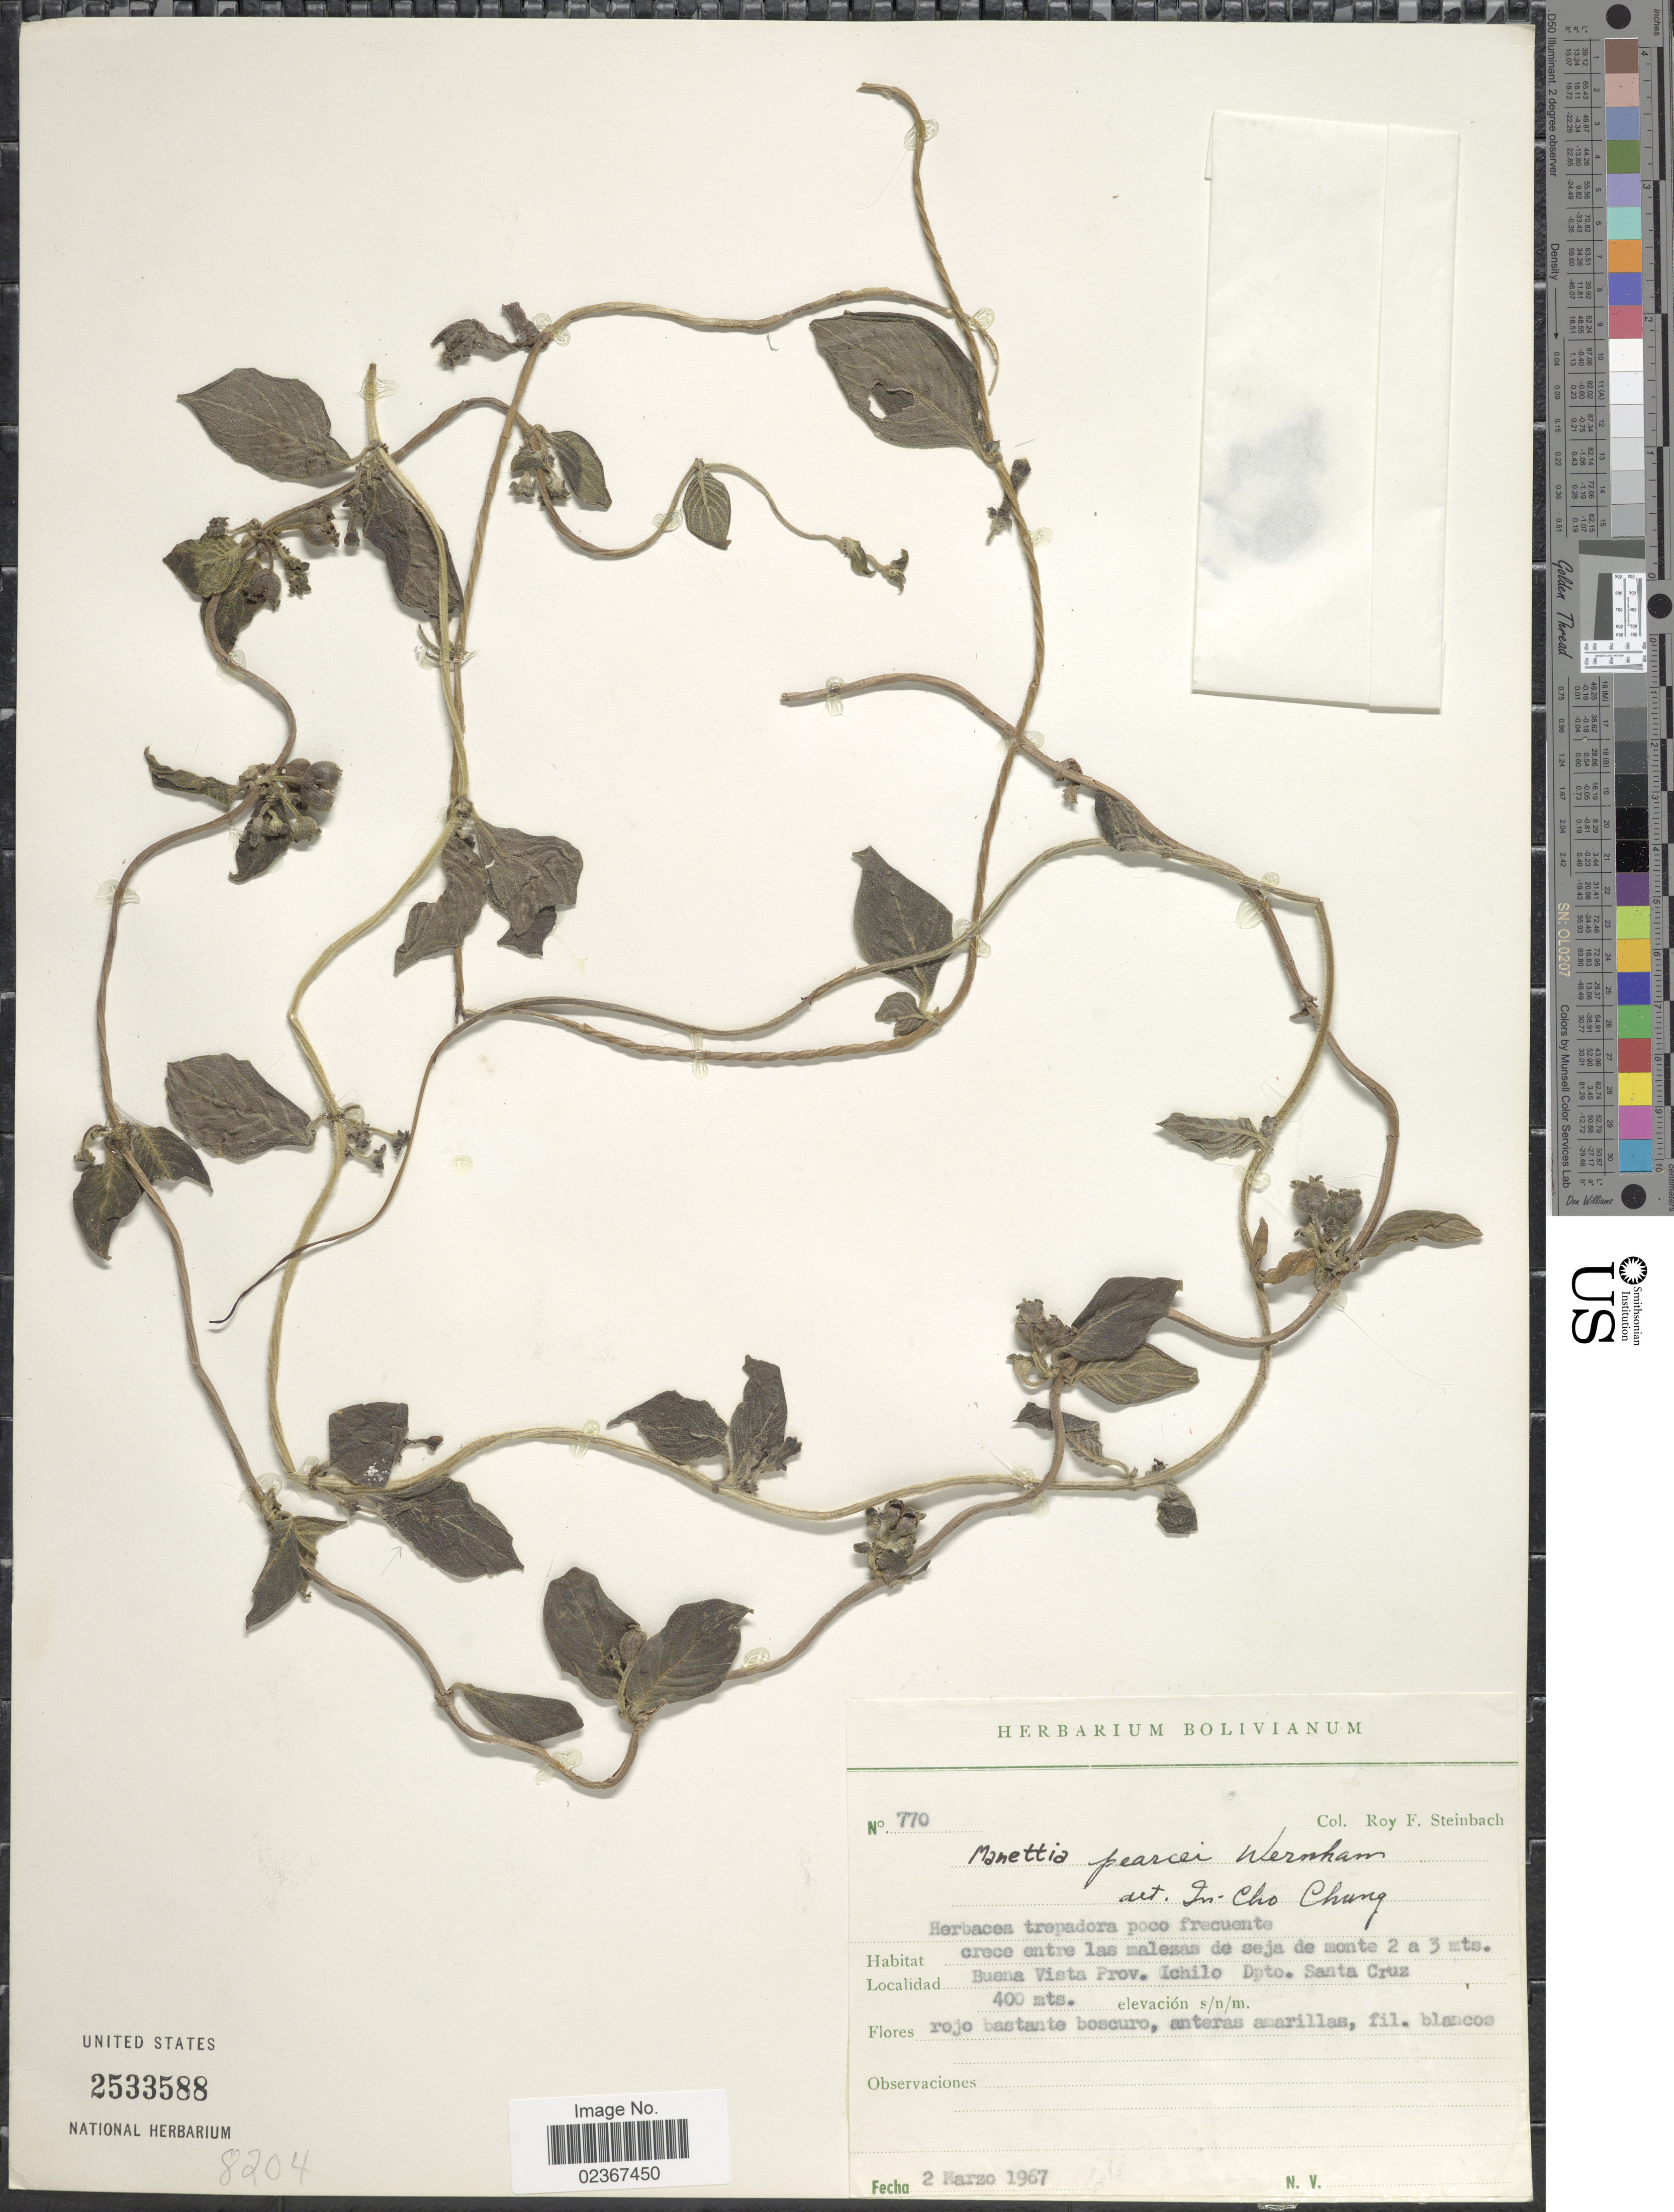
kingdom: Plantae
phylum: Tracheophyta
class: Magnoliopsida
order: Gentianales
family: Rubiaceae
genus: Manettia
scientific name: Manettia pearcei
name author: Wernham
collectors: R. F. Steinbach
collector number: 770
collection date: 1967-03-02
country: Bolivia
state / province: Santa Cruz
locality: Buena Vista Prov. Ichilo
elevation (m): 400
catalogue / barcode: US 2533588